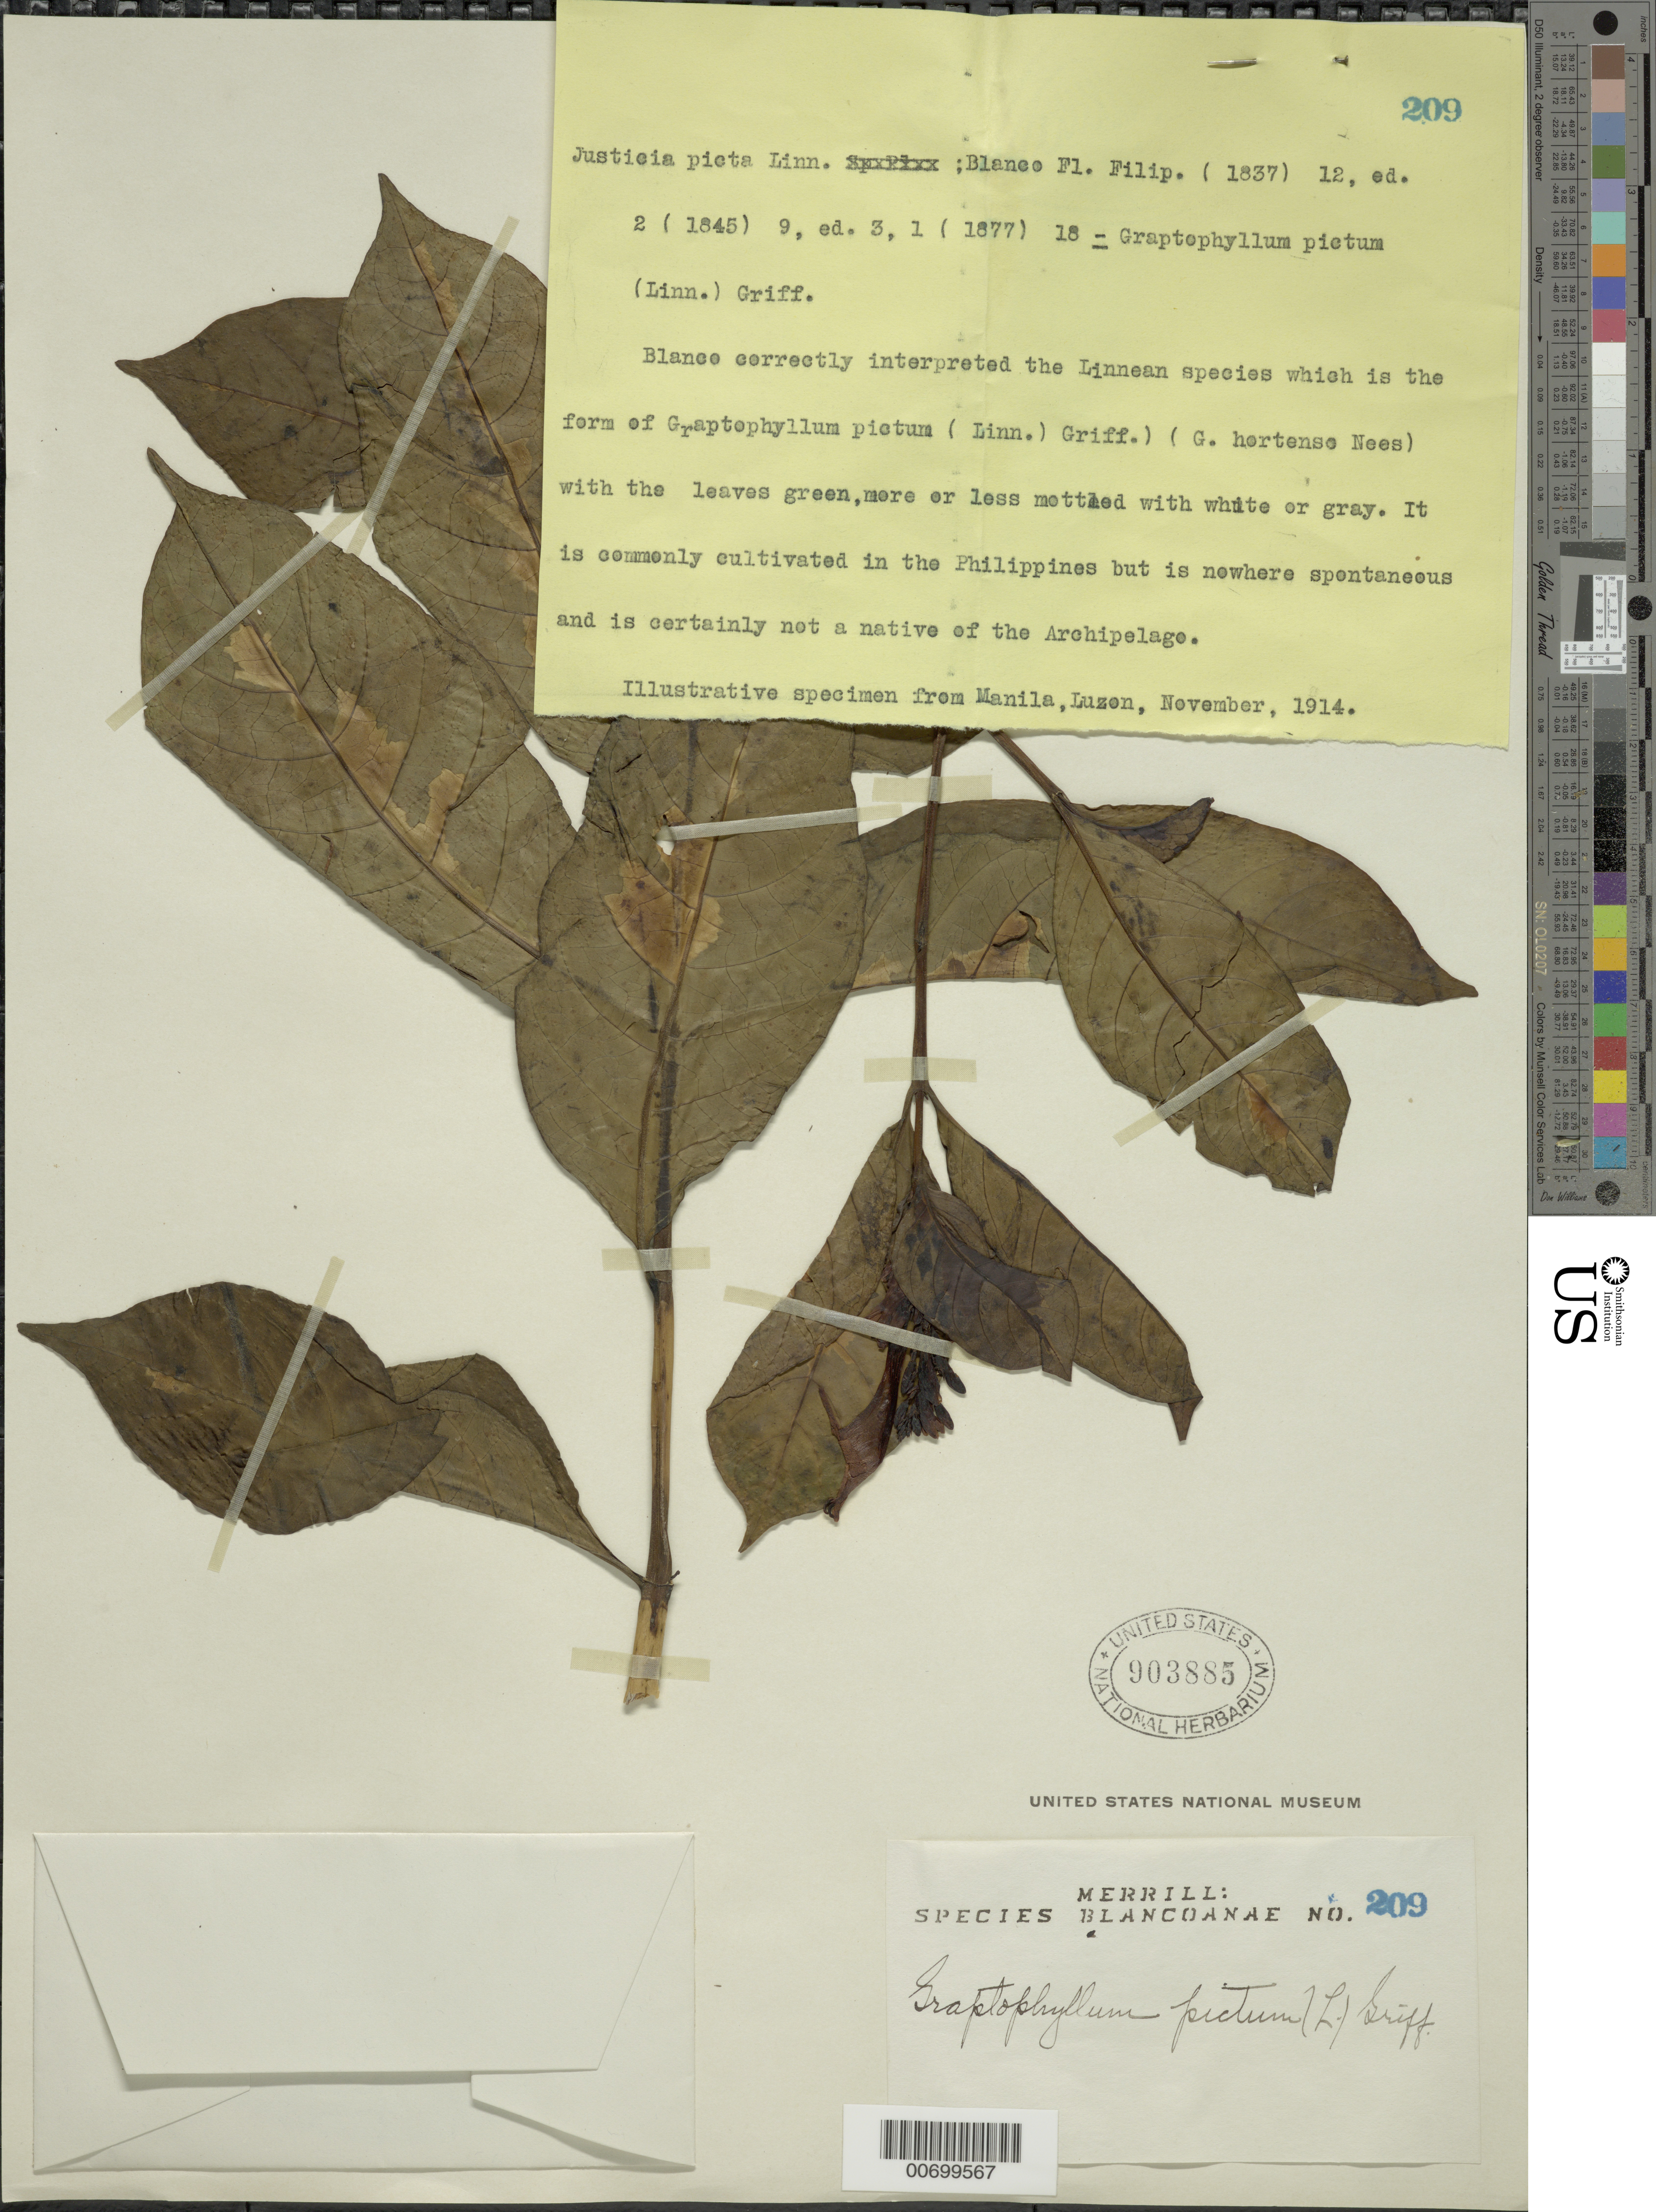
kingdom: Plantae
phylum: Tracheophyta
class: Magnoliopsida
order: Lamiales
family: Acanthaceae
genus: Graptophyllum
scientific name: Graptophyllum pictum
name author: (L.) Griff.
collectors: E. D. Merrill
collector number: Sp. Blancoan. 0209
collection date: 1914-11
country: Philippines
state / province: National Capital Region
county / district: Manila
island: Luzon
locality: Manila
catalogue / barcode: US 903885